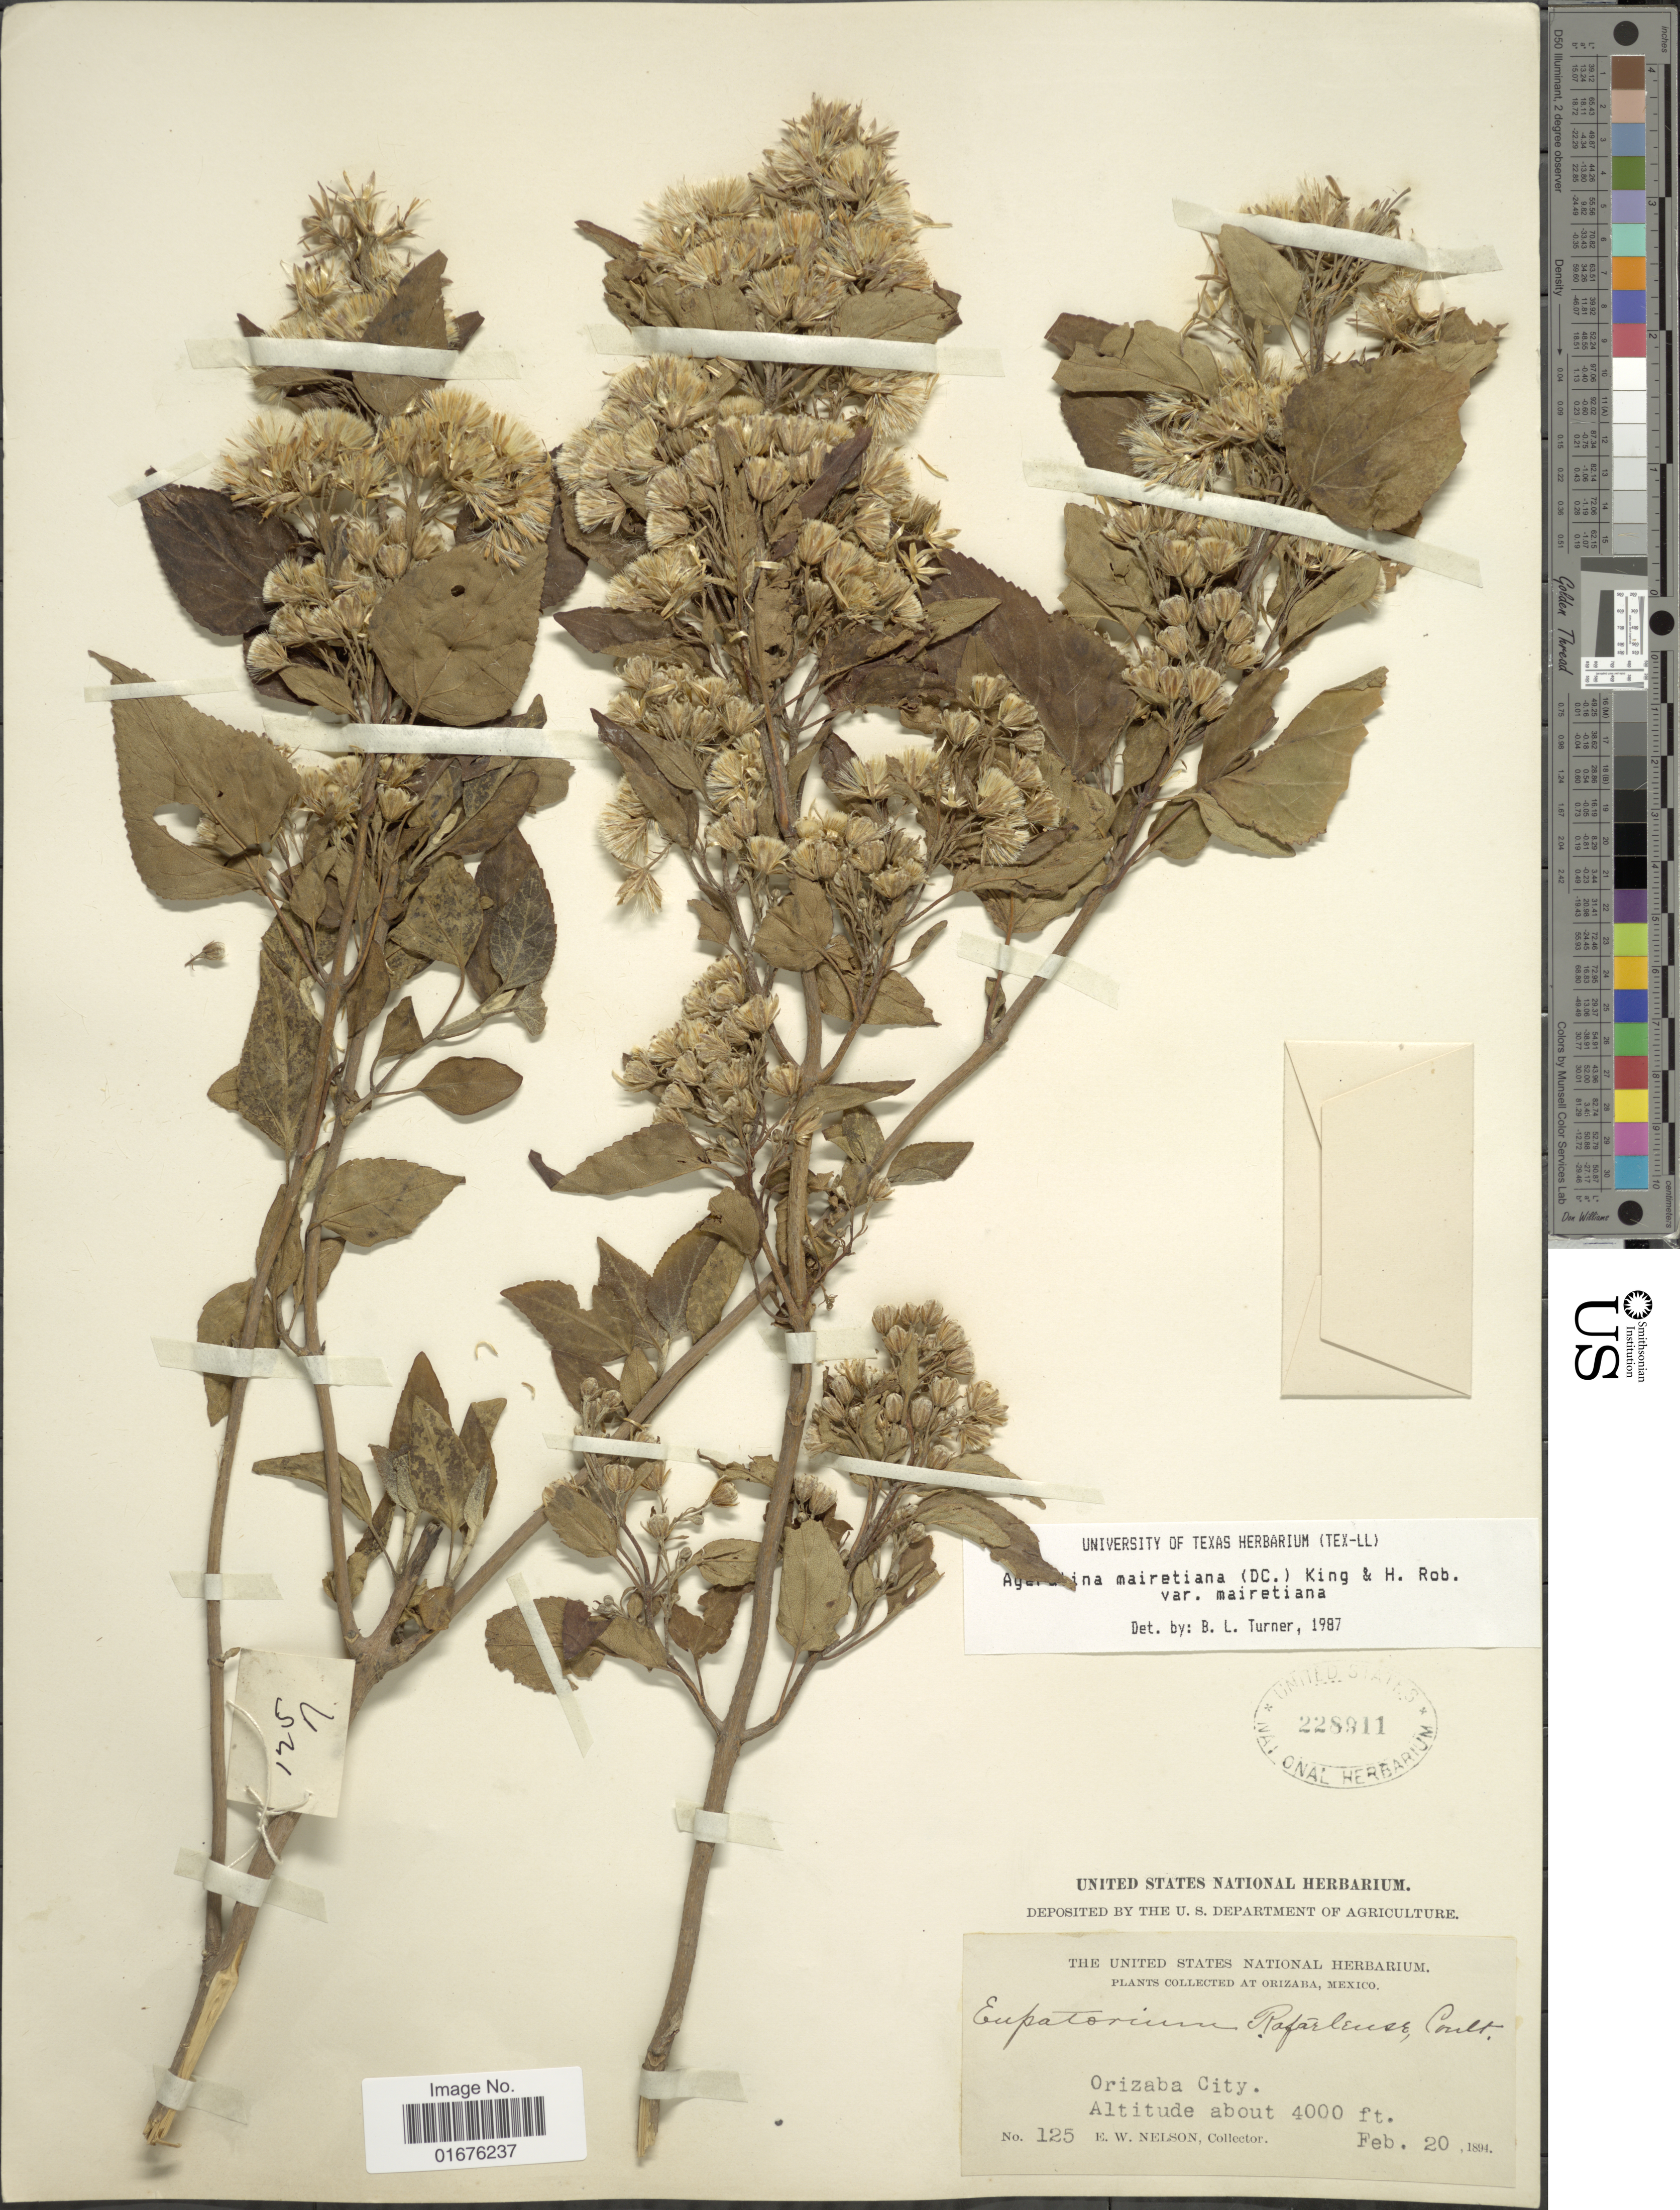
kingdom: Plantae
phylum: Tracheophyta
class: Magnoliopsida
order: Asterales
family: Asteraceae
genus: Ageratina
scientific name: Ageratina mairetiana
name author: (DC.) R.M. King & H. Rob.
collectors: E. W. Nelson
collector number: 125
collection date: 1894-02-20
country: Mexico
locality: Orizaba, Orizaba City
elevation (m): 1219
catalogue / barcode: US 228911